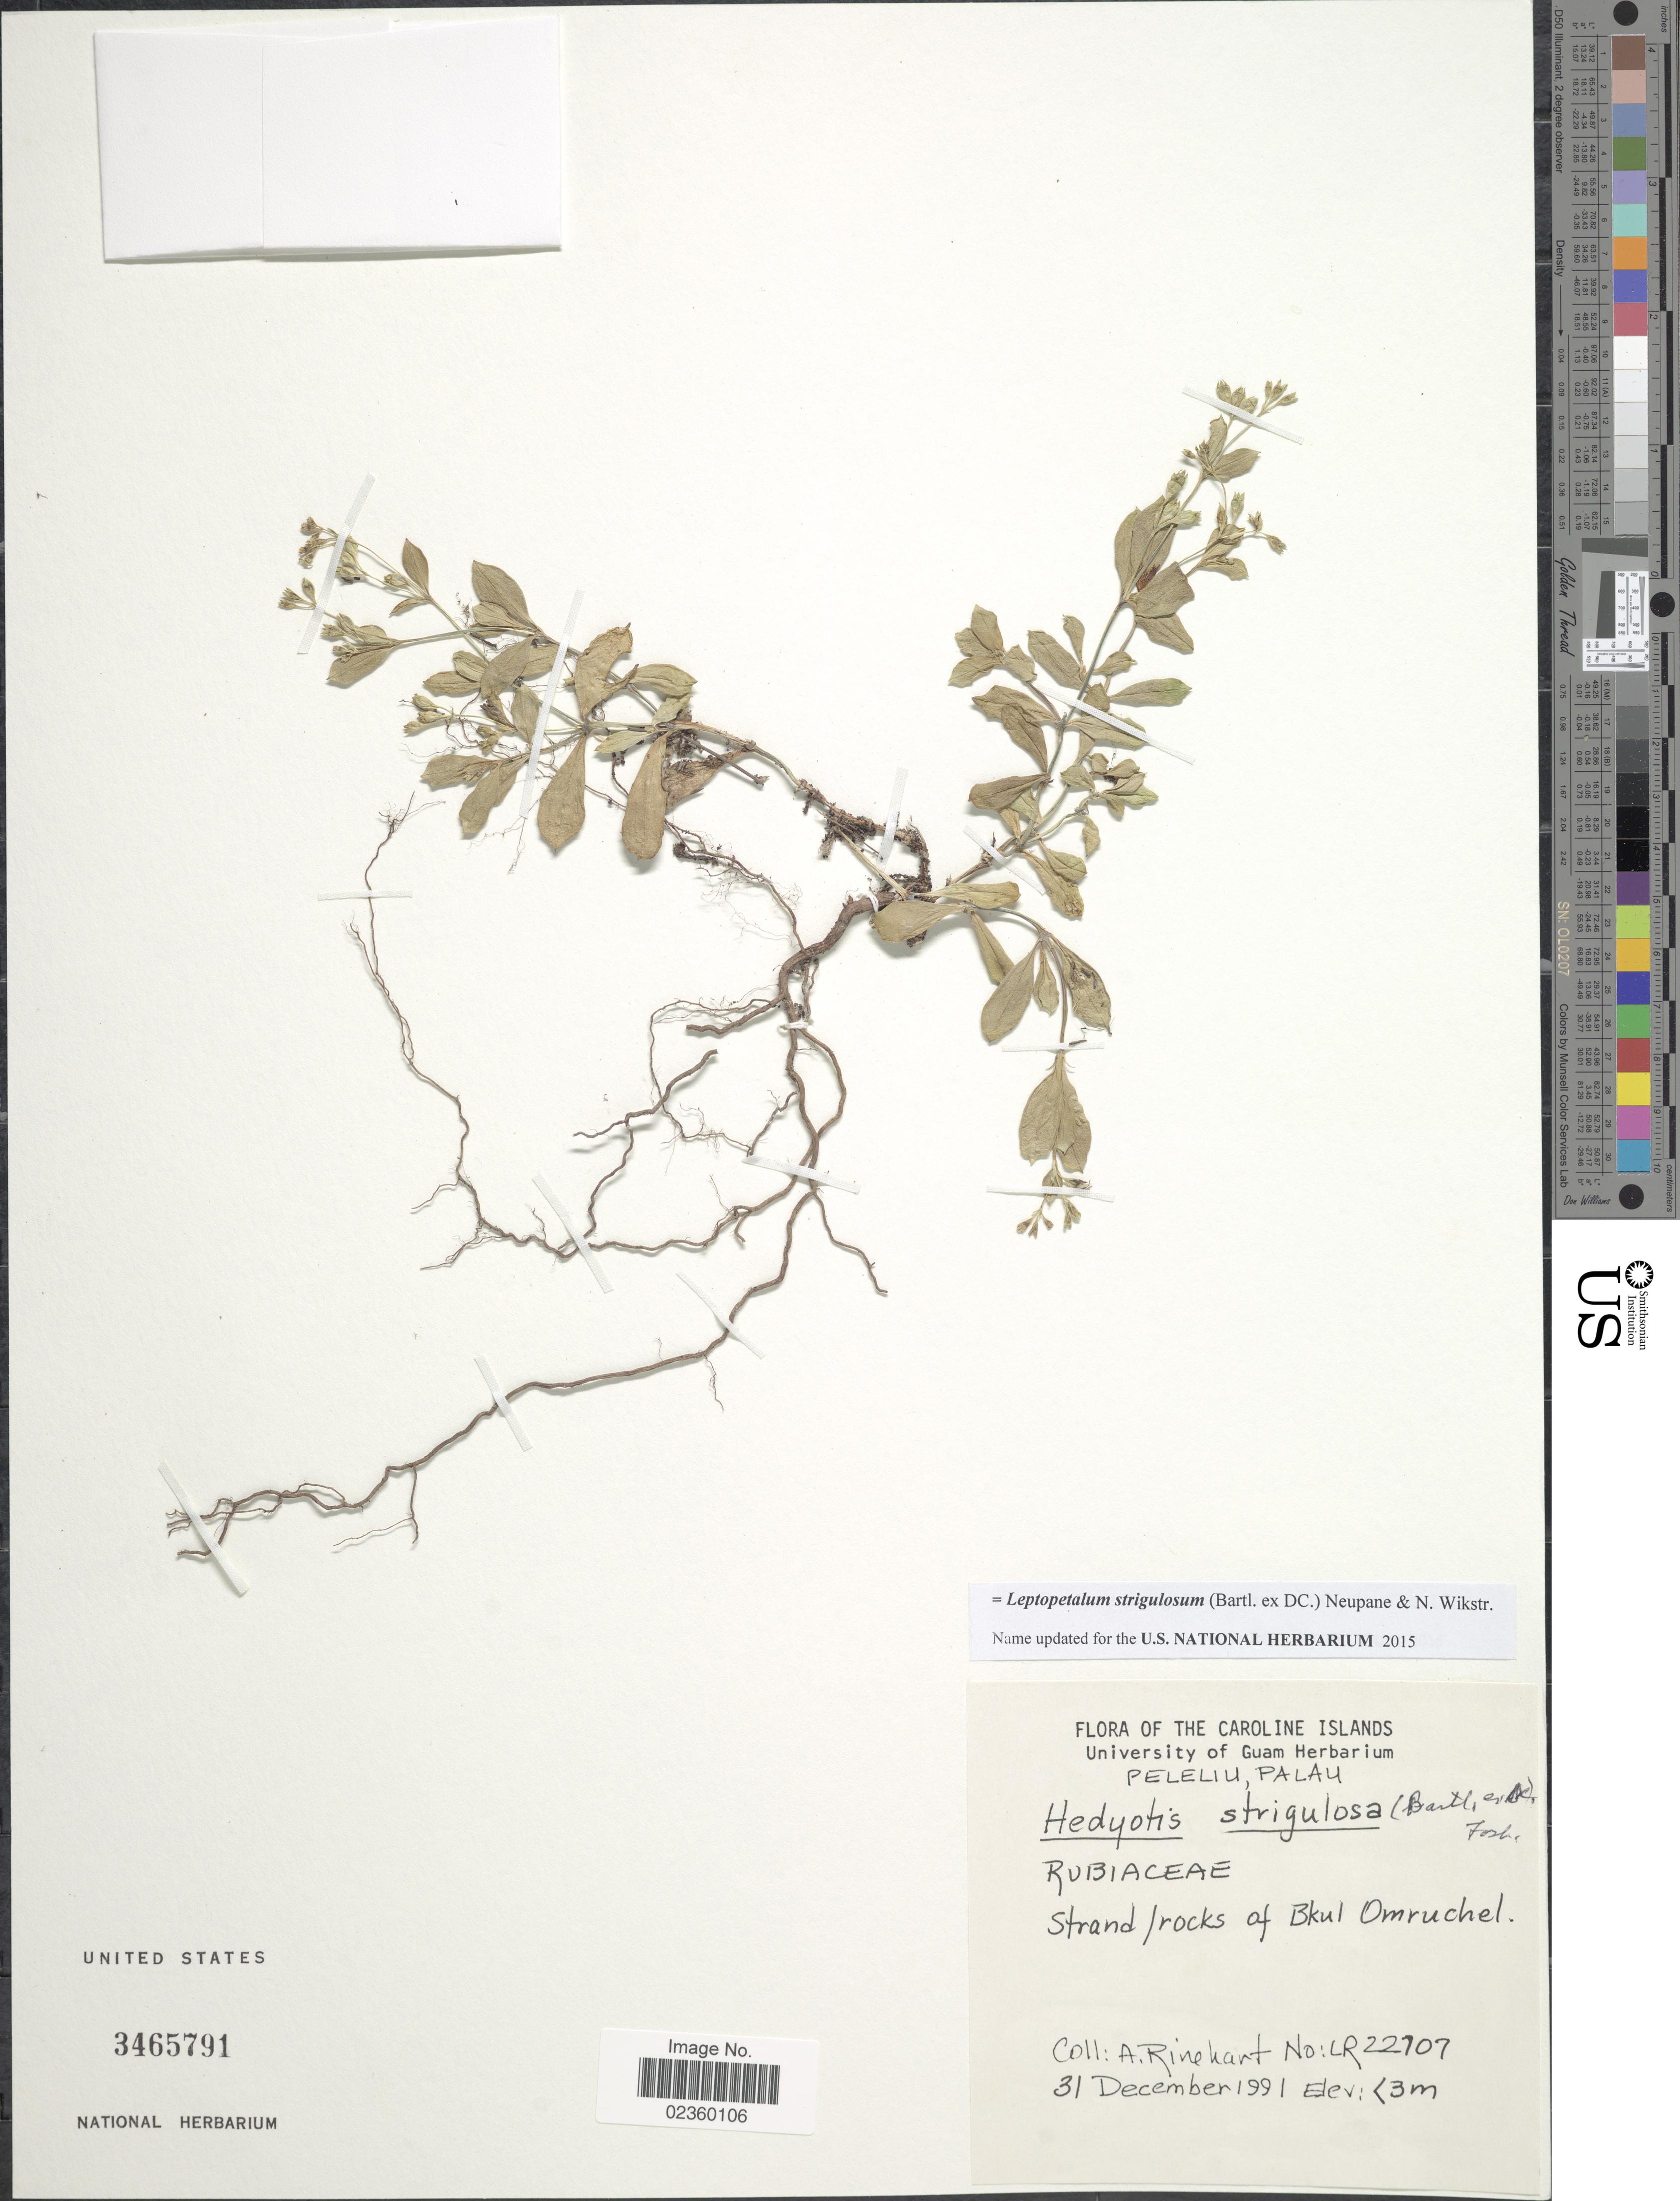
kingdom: Plantae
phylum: Tracheophyta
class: Magnoliopsida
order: Gentianales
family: Rubiaceae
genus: Leptopetalum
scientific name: Leptopetalum strigulosum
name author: (Bartl. ex DC.) Neupane & N. Wikstr.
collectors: A. Rinehart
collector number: LR22107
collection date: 1991-12-31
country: Palau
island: Beliliou [Peleliu]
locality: Peleliu, Palau, Strand/rocks of Bkul Omruchel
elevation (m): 3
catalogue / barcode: US 3465791